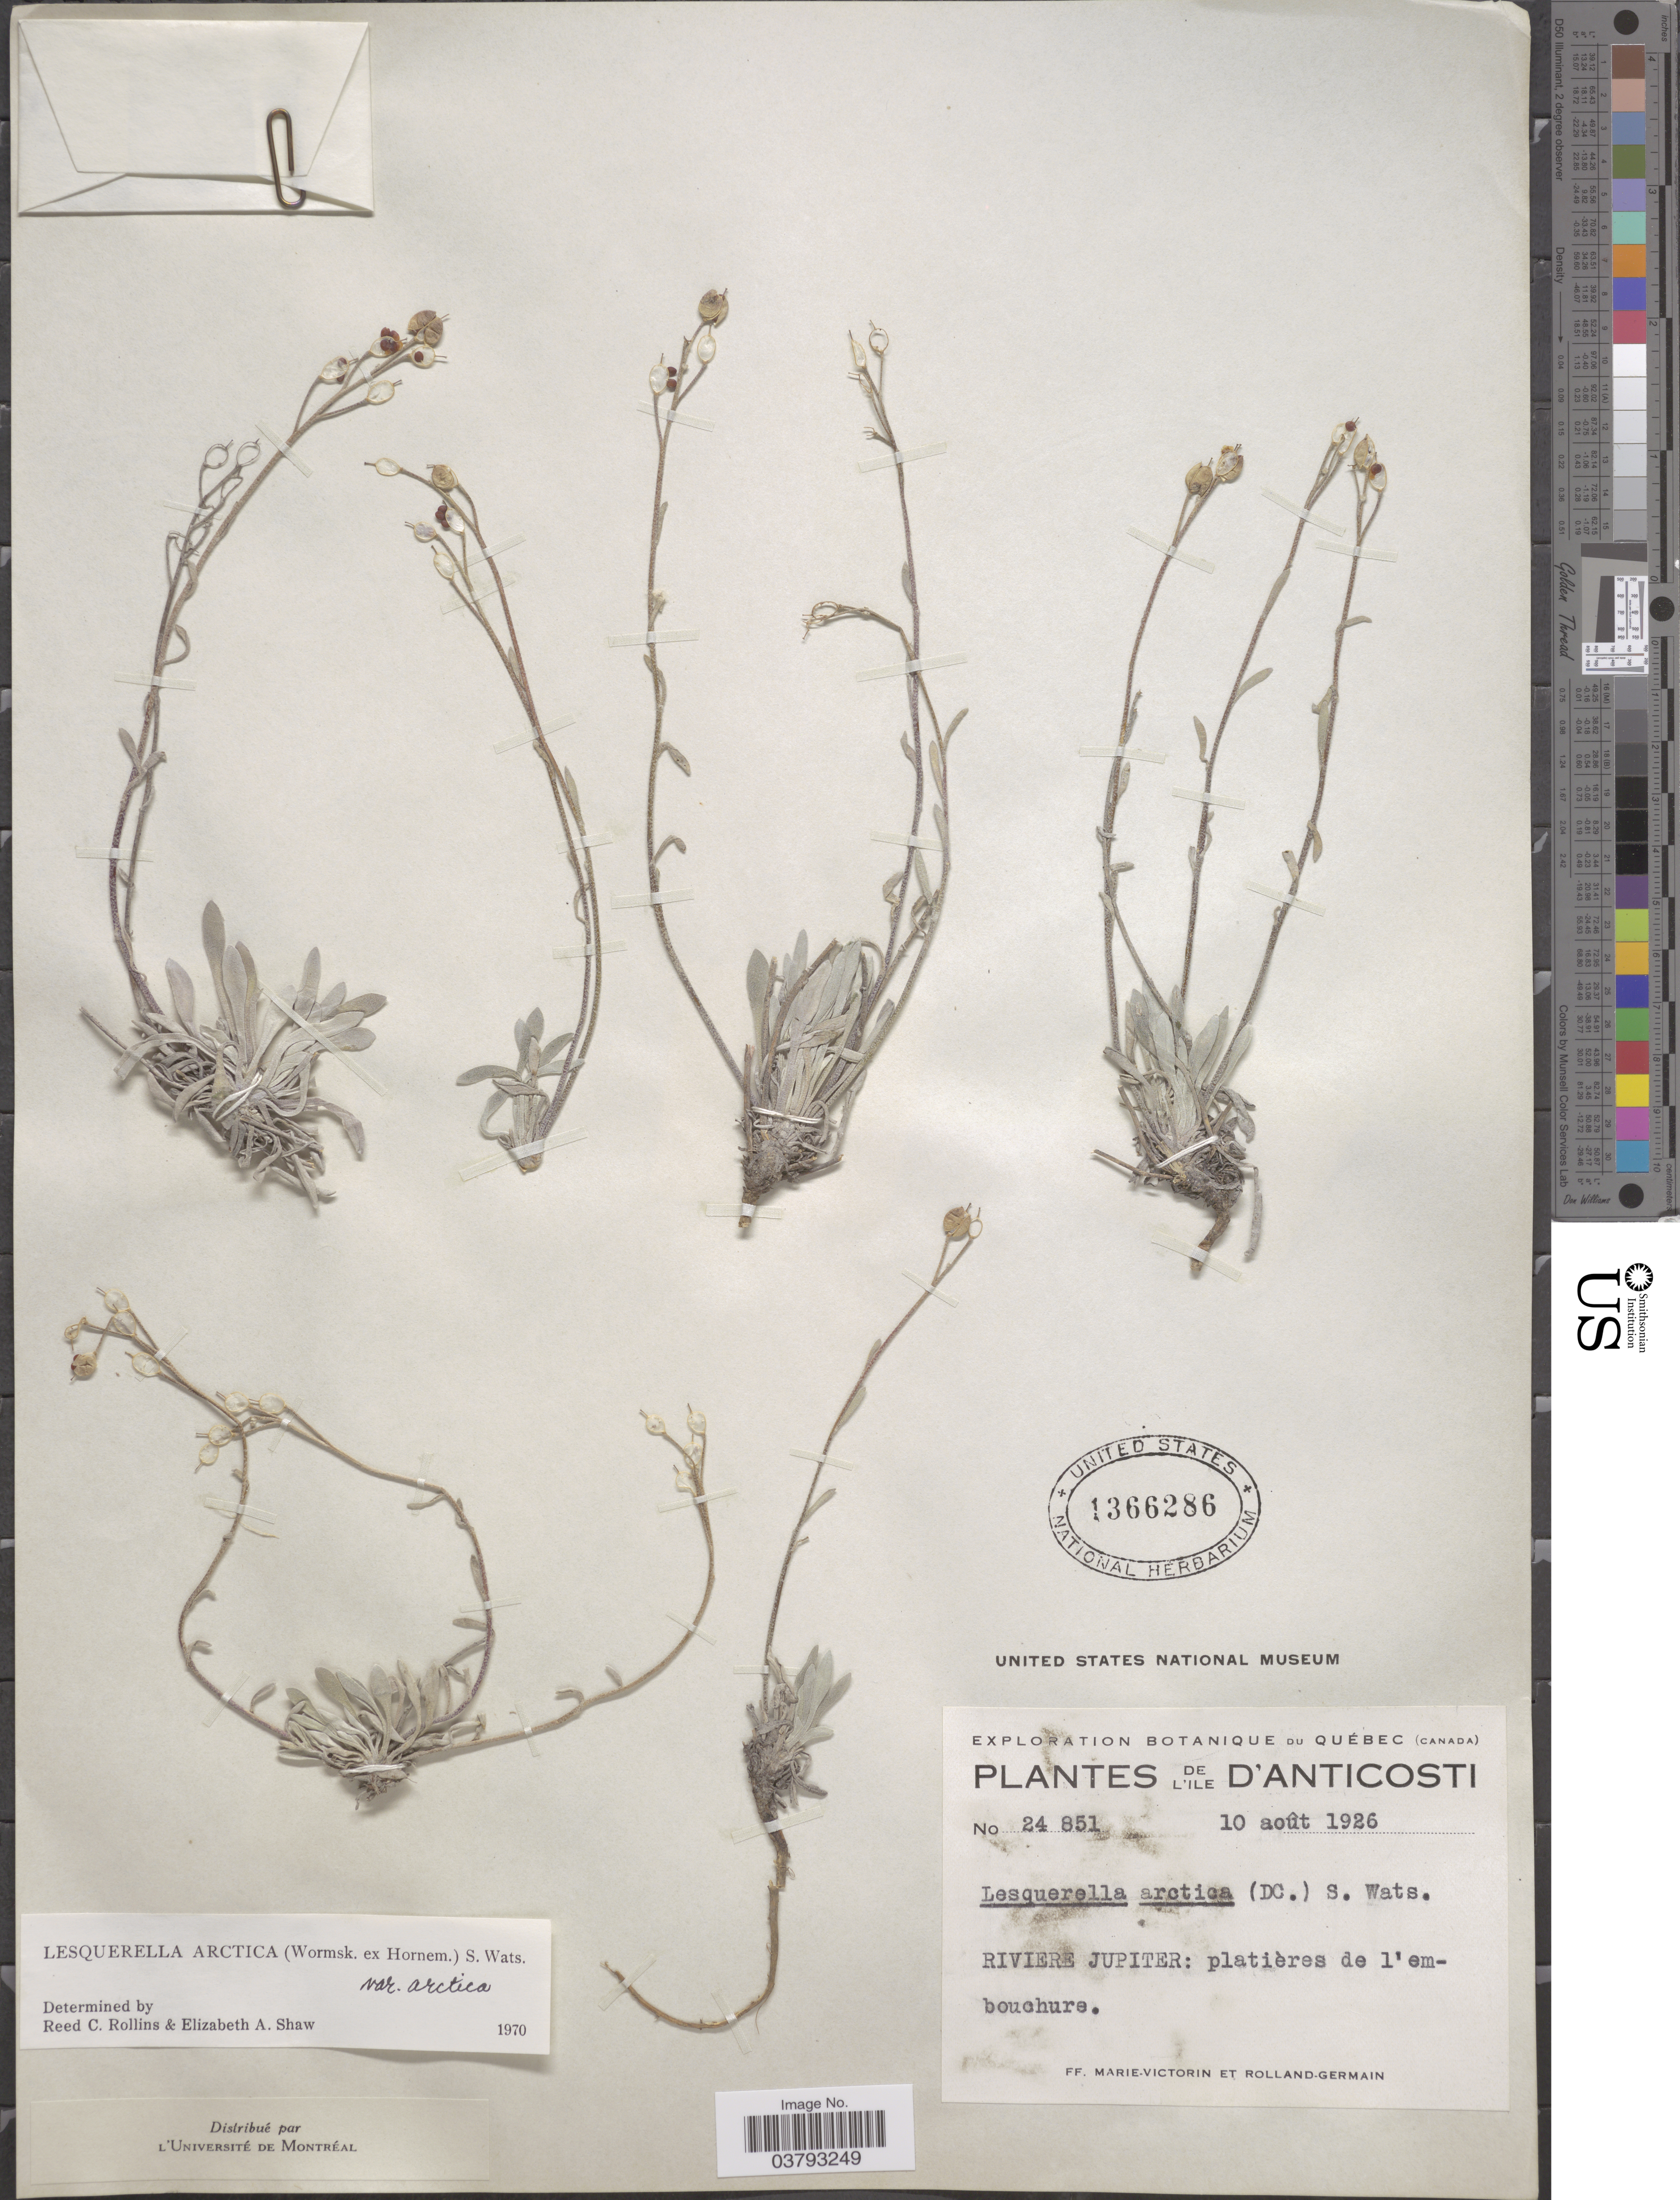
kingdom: Plantae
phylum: Tracheophyta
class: Magnoliopsida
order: Brassicales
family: Brassicaceae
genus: Lesquerella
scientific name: Lesquerella arctica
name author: (Wormsk. ex Hornem.) S. Watson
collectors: F. Marie-Victorin & Rolland-Germain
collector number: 24851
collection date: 1926-08-10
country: Canada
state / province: Quebec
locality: Ile d'Anticosti. Riviere Jupiter: platières de l'embouchure..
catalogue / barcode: US 1366286